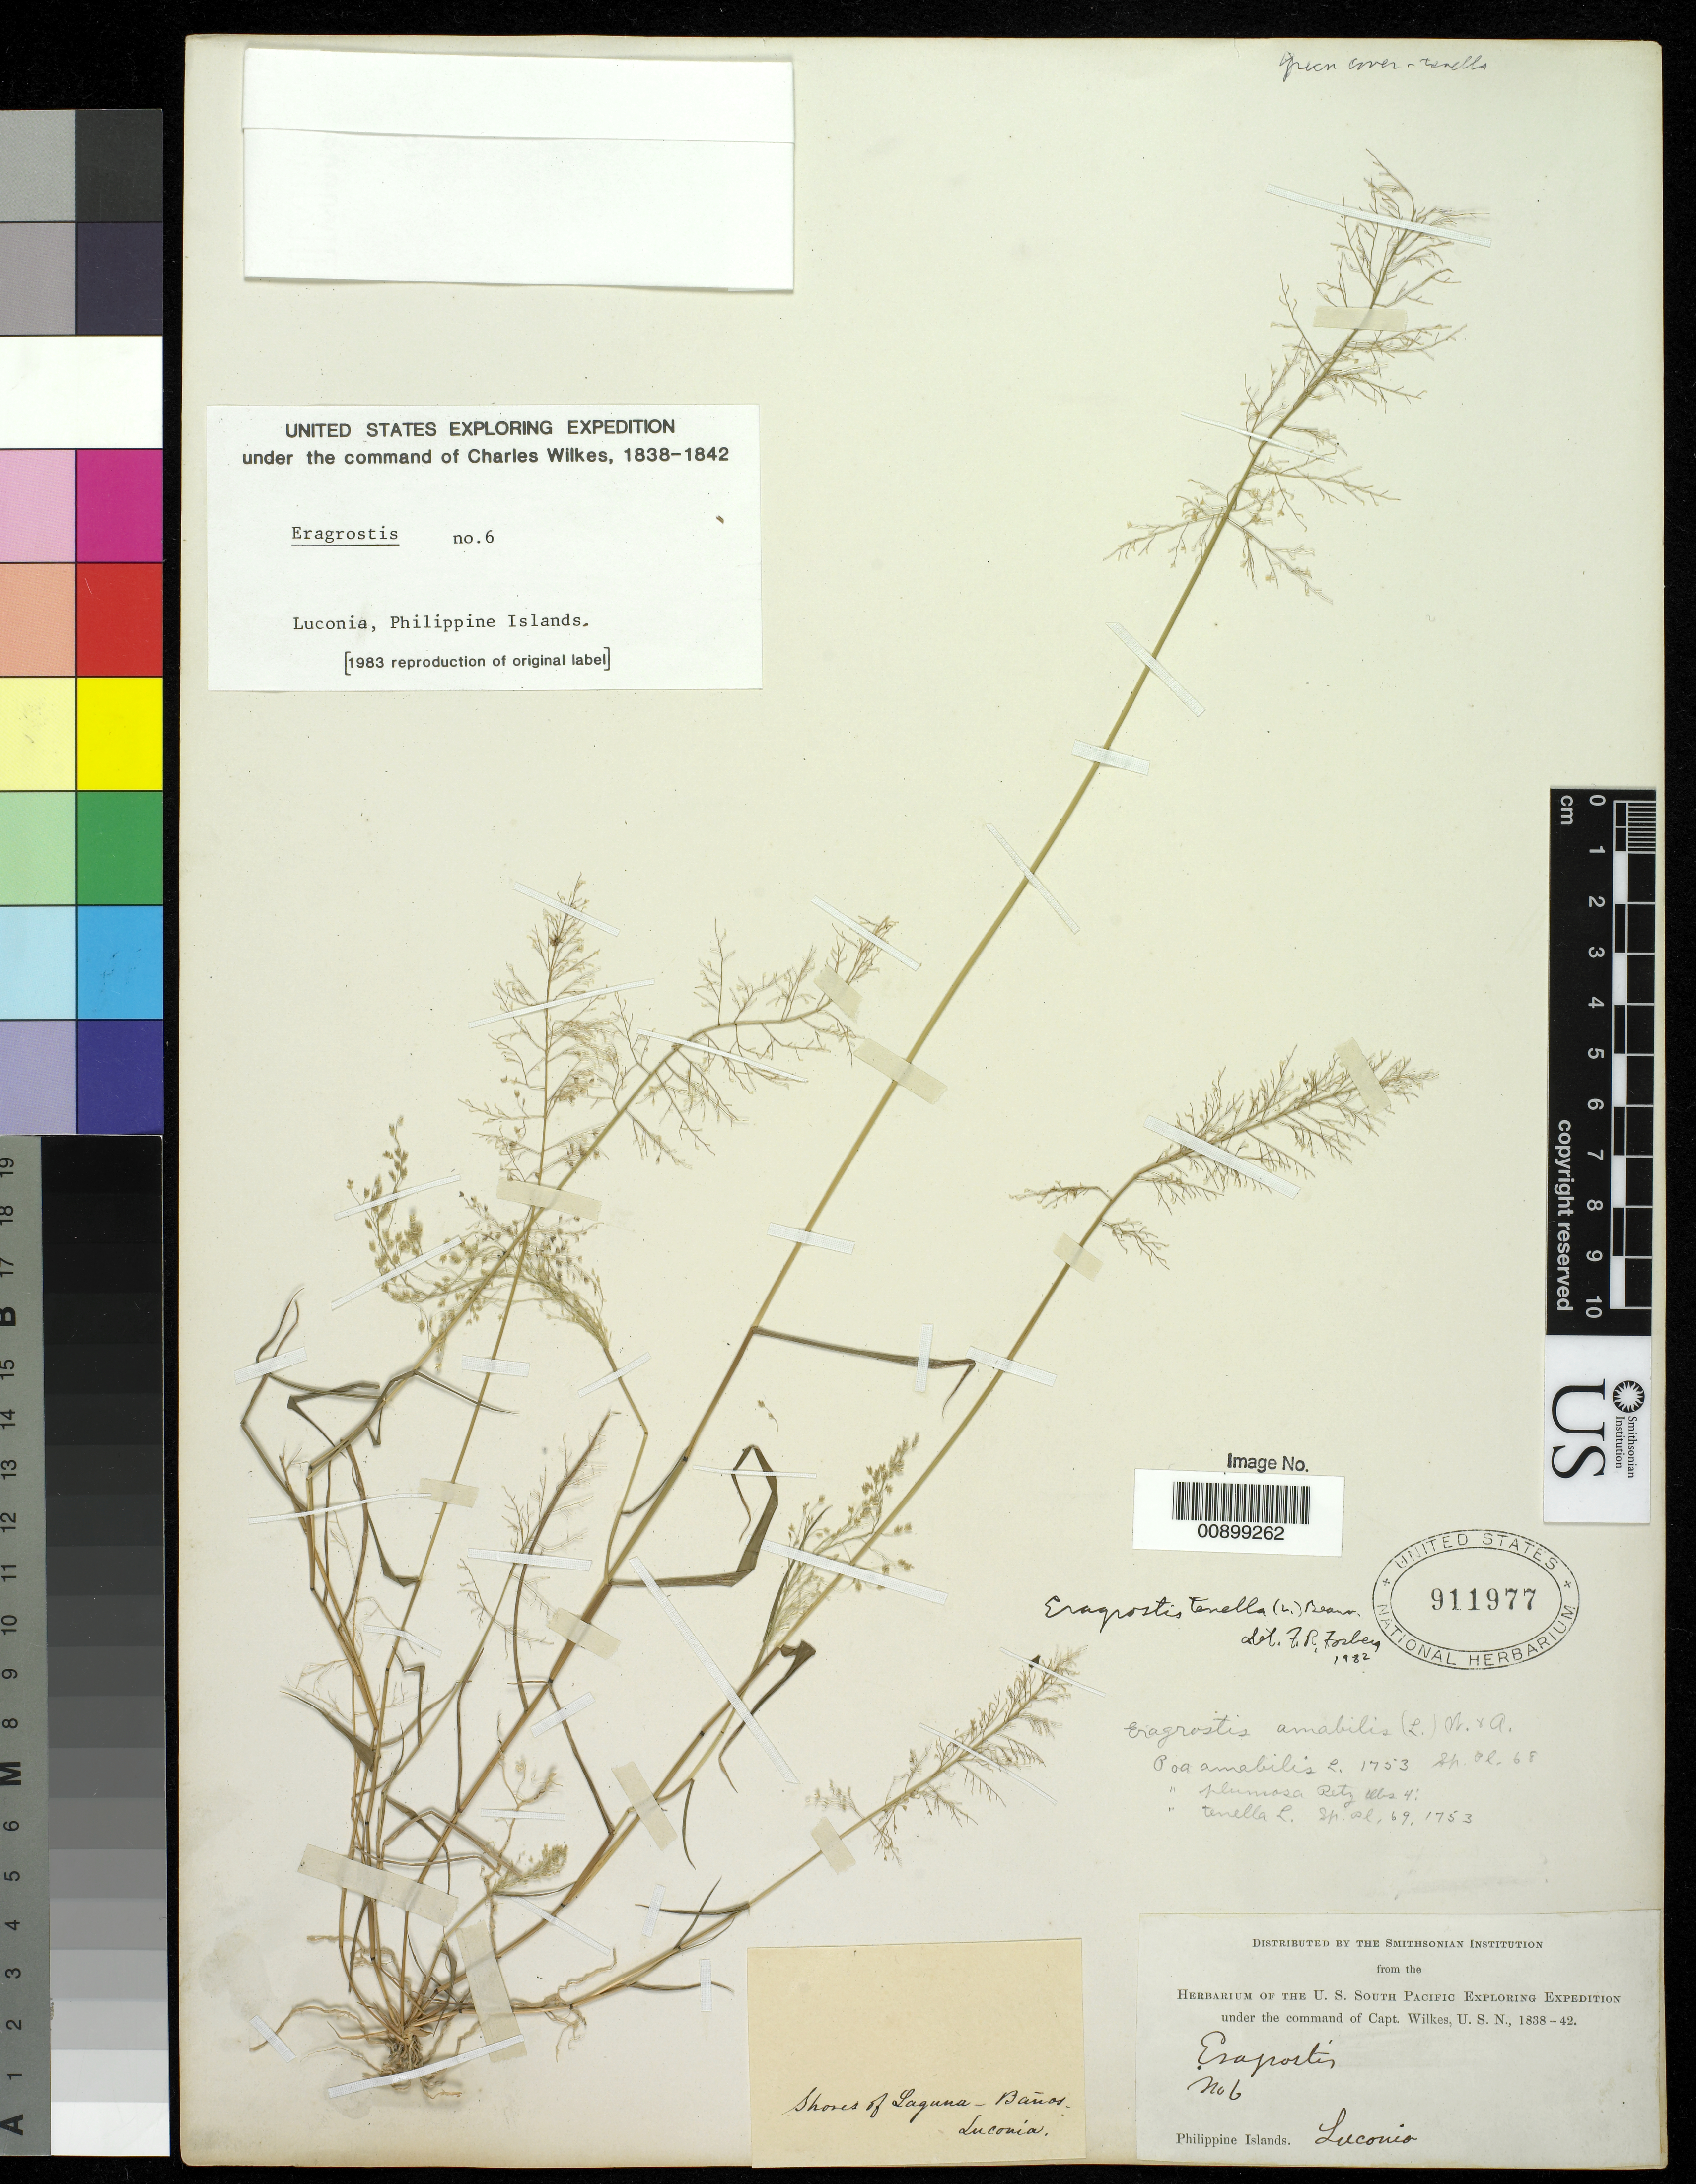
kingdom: Plantae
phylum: Tracheophyta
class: Liliopsida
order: Poales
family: Poaceae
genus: Eragrostis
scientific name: Eragrostis amabilis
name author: (L.) Wight & Arn. ex Nees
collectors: Wilkes Explor. Exped.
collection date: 1838/1842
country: Philippines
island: Luconia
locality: Philippine Islands, Luconia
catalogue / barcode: US 911977